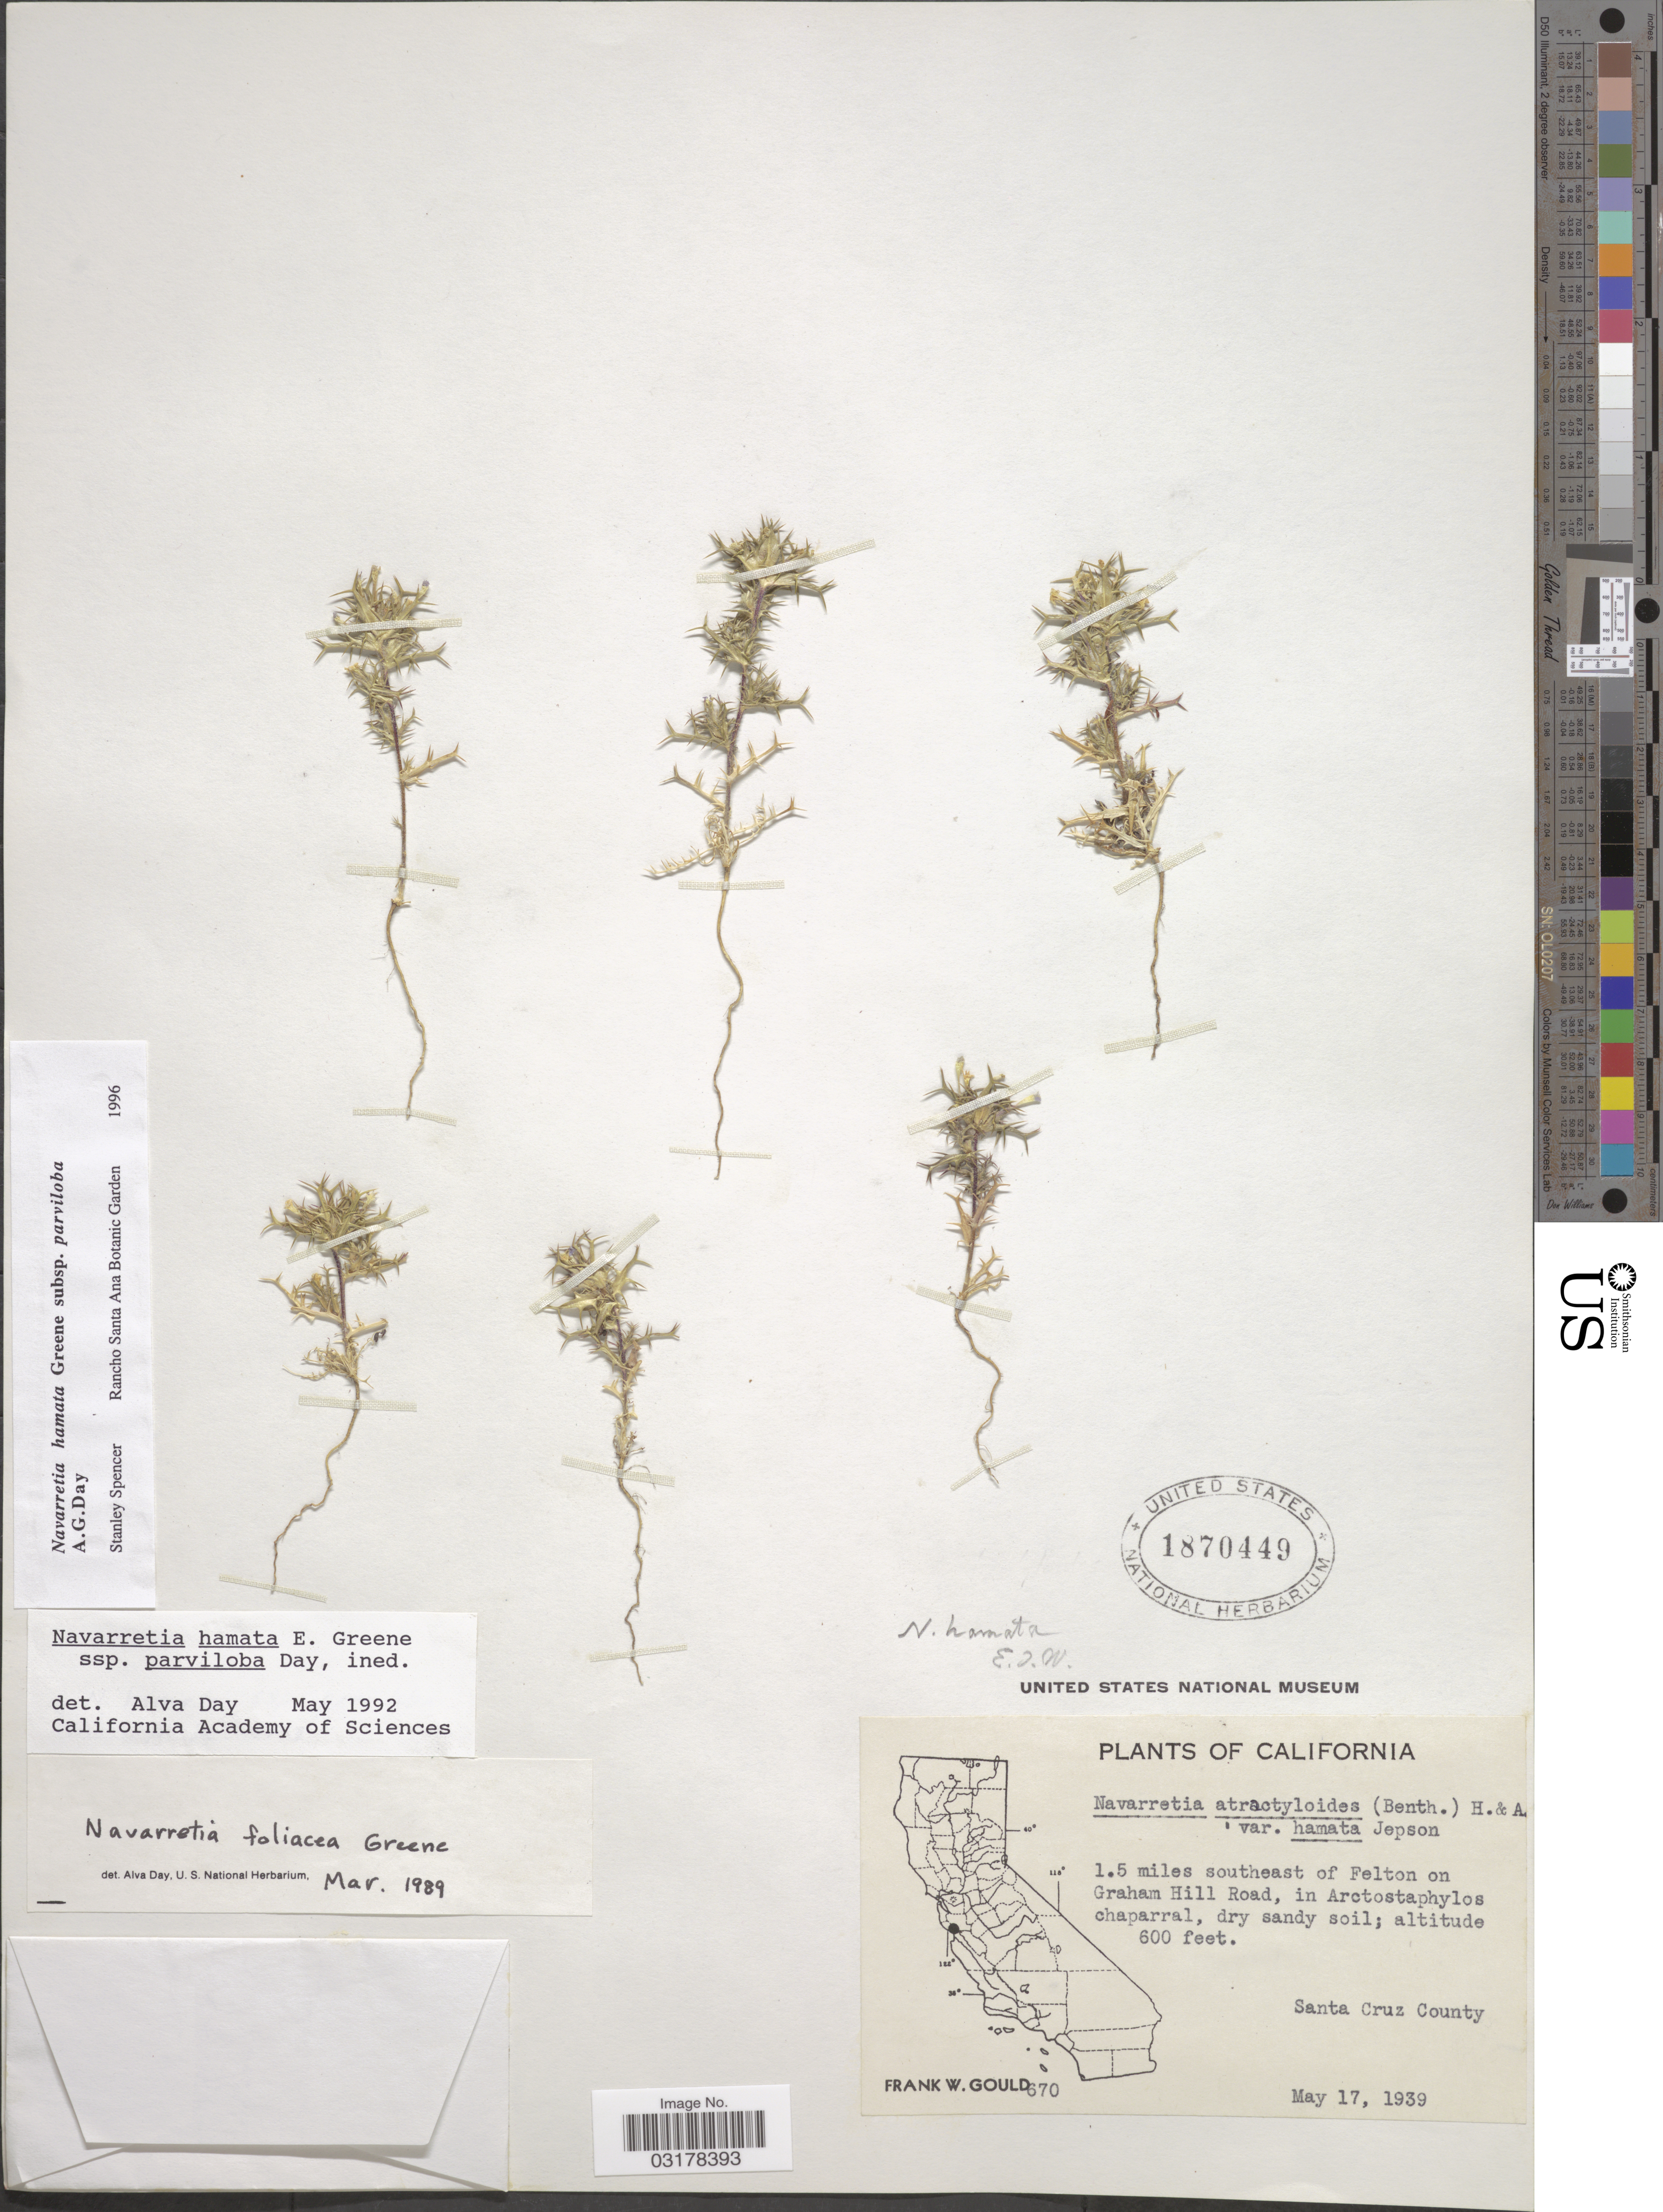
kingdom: Plantae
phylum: Tracheophyta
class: Magnoliopsida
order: Ericales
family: Polemoniaceae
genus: Navarretia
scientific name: Navarretia hamata subsp. parviloba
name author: A.G. Day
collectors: F. W. Gould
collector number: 670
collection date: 1939-05-17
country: United States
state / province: California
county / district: Santa Cruz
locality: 1.5 miles southeast of Felton on Graham Hill Road, in Arctostaphylos chaparral. Santa Cruz County.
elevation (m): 183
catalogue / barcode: US 1870449